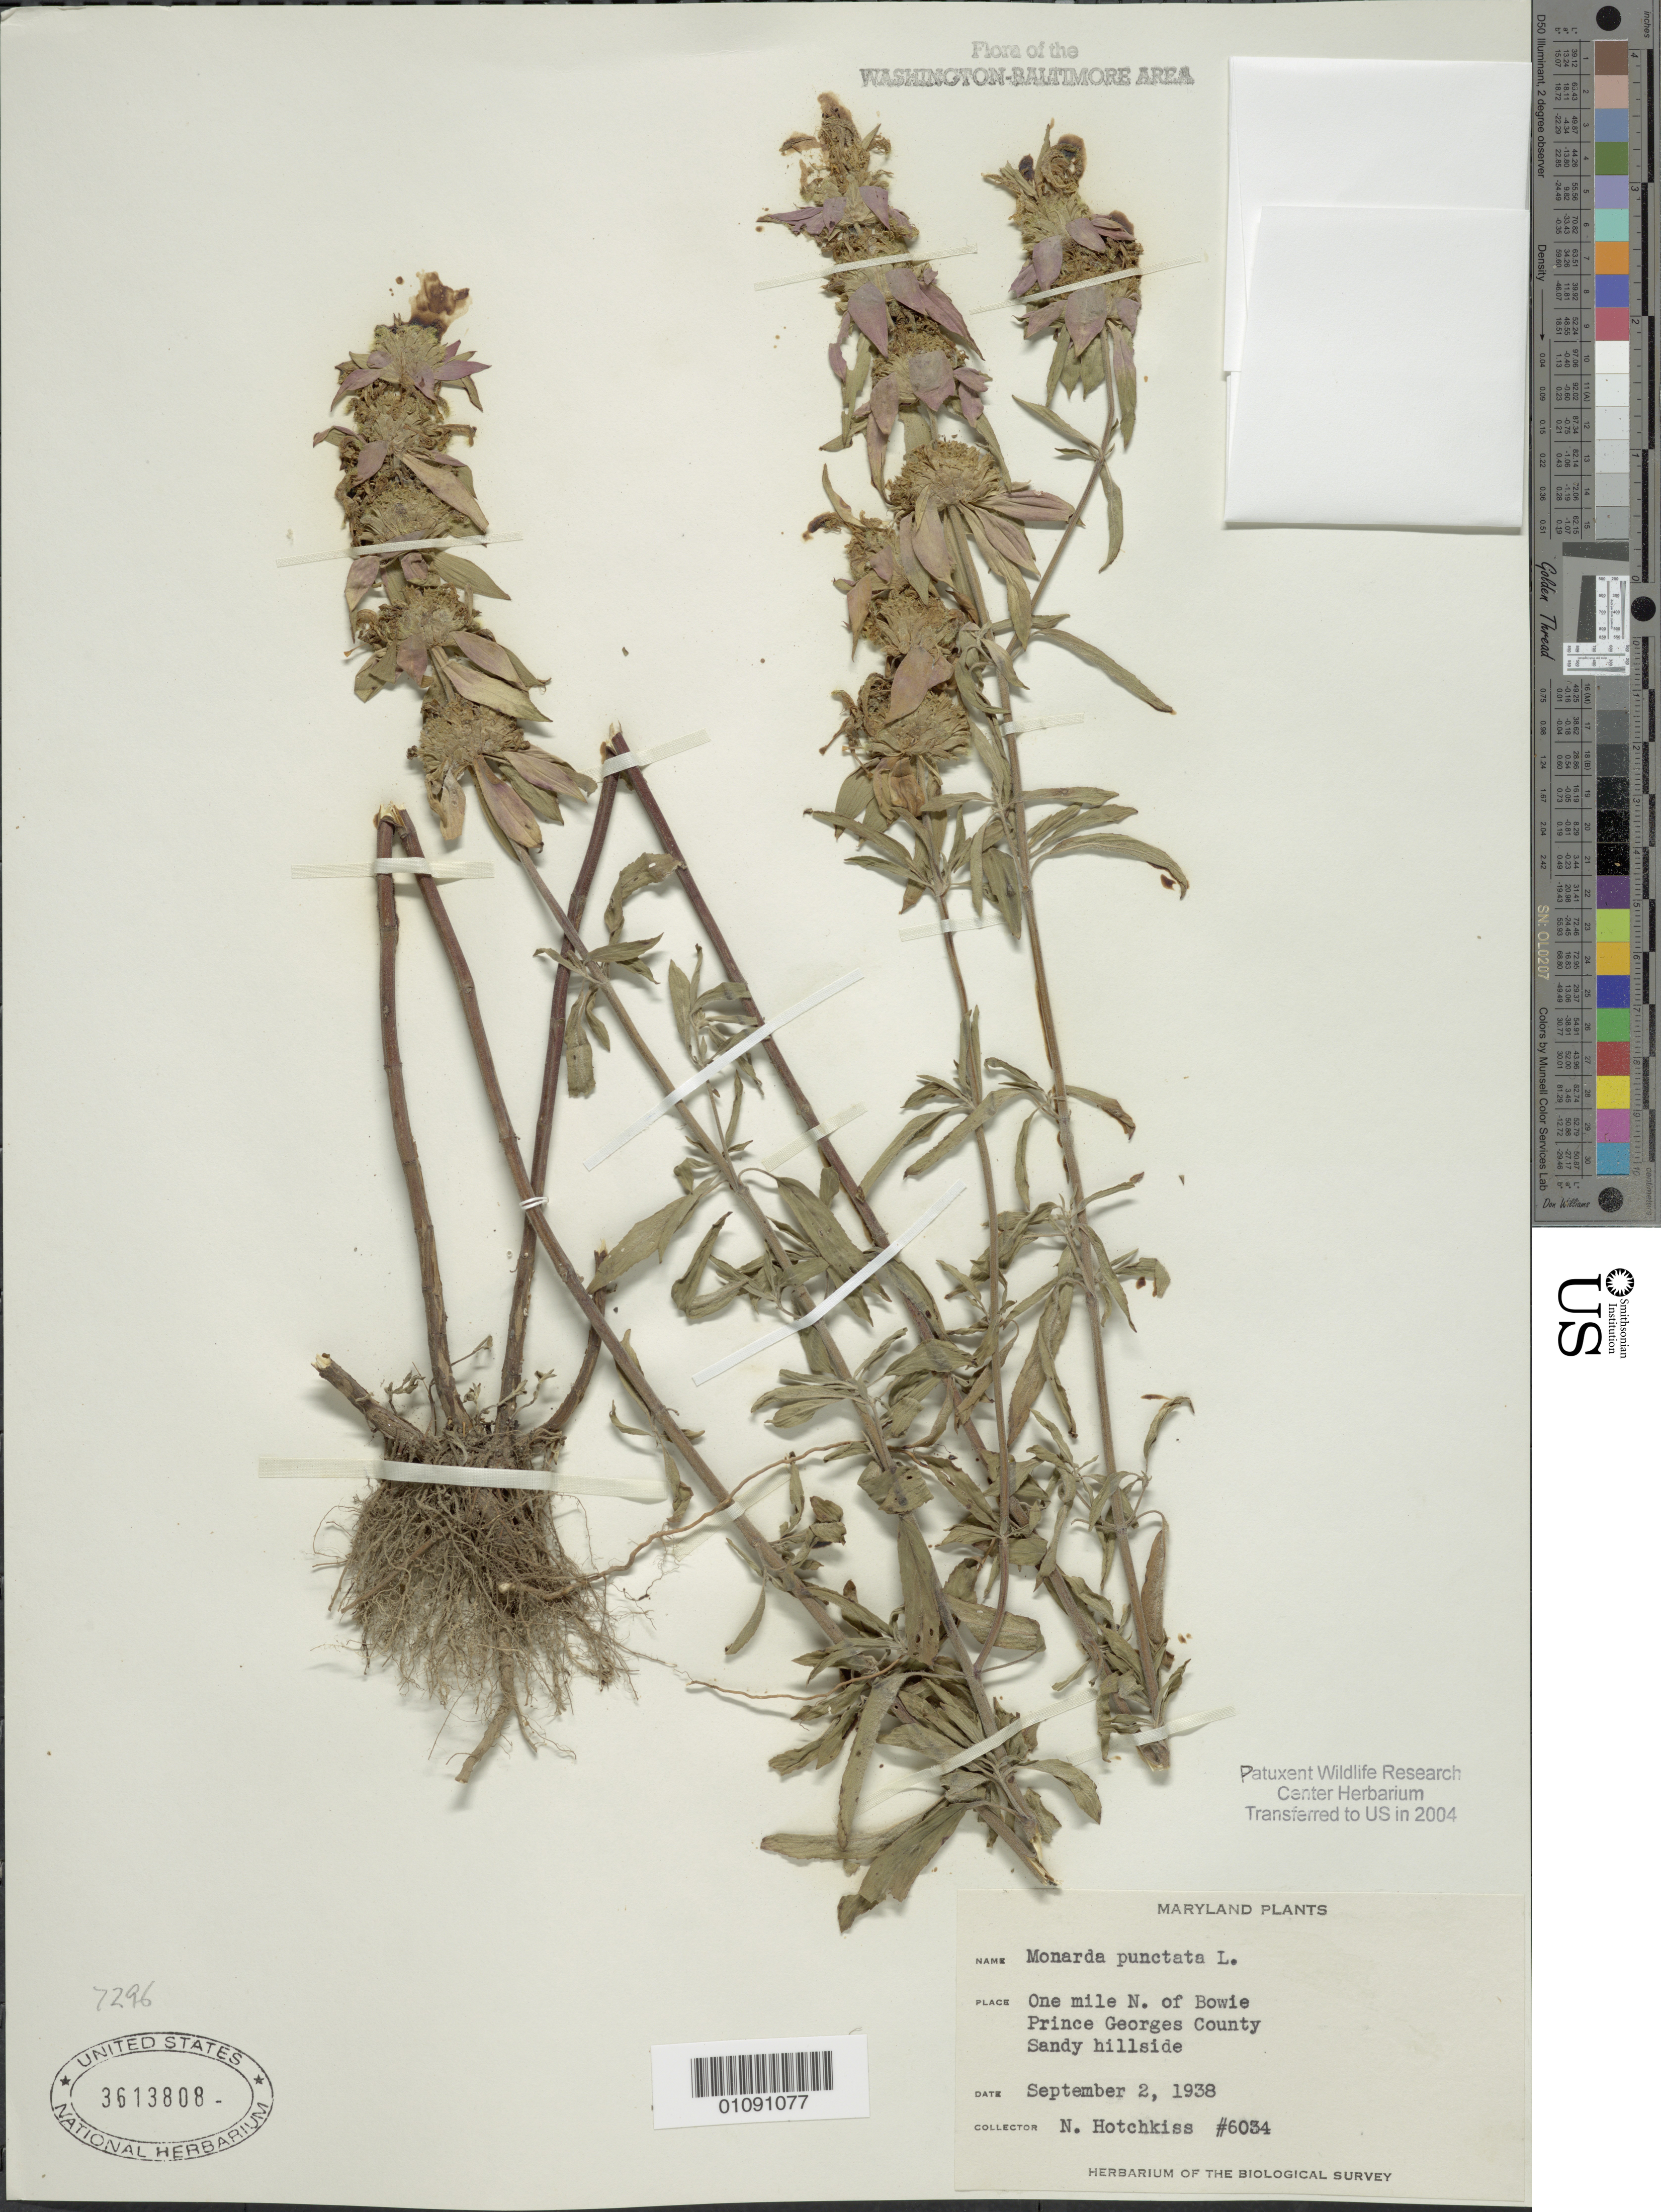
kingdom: Plantae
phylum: Tracheophyta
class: Magnoliopsida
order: Lamiales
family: Lamiaceae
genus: Monarda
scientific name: Monarda punctata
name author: L.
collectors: N. Hotchkiss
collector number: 6034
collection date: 1938-09-02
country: United States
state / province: Maryland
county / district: Prince George's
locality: One mile N. of Bowie.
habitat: Sandy hillside.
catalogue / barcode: US 3613808